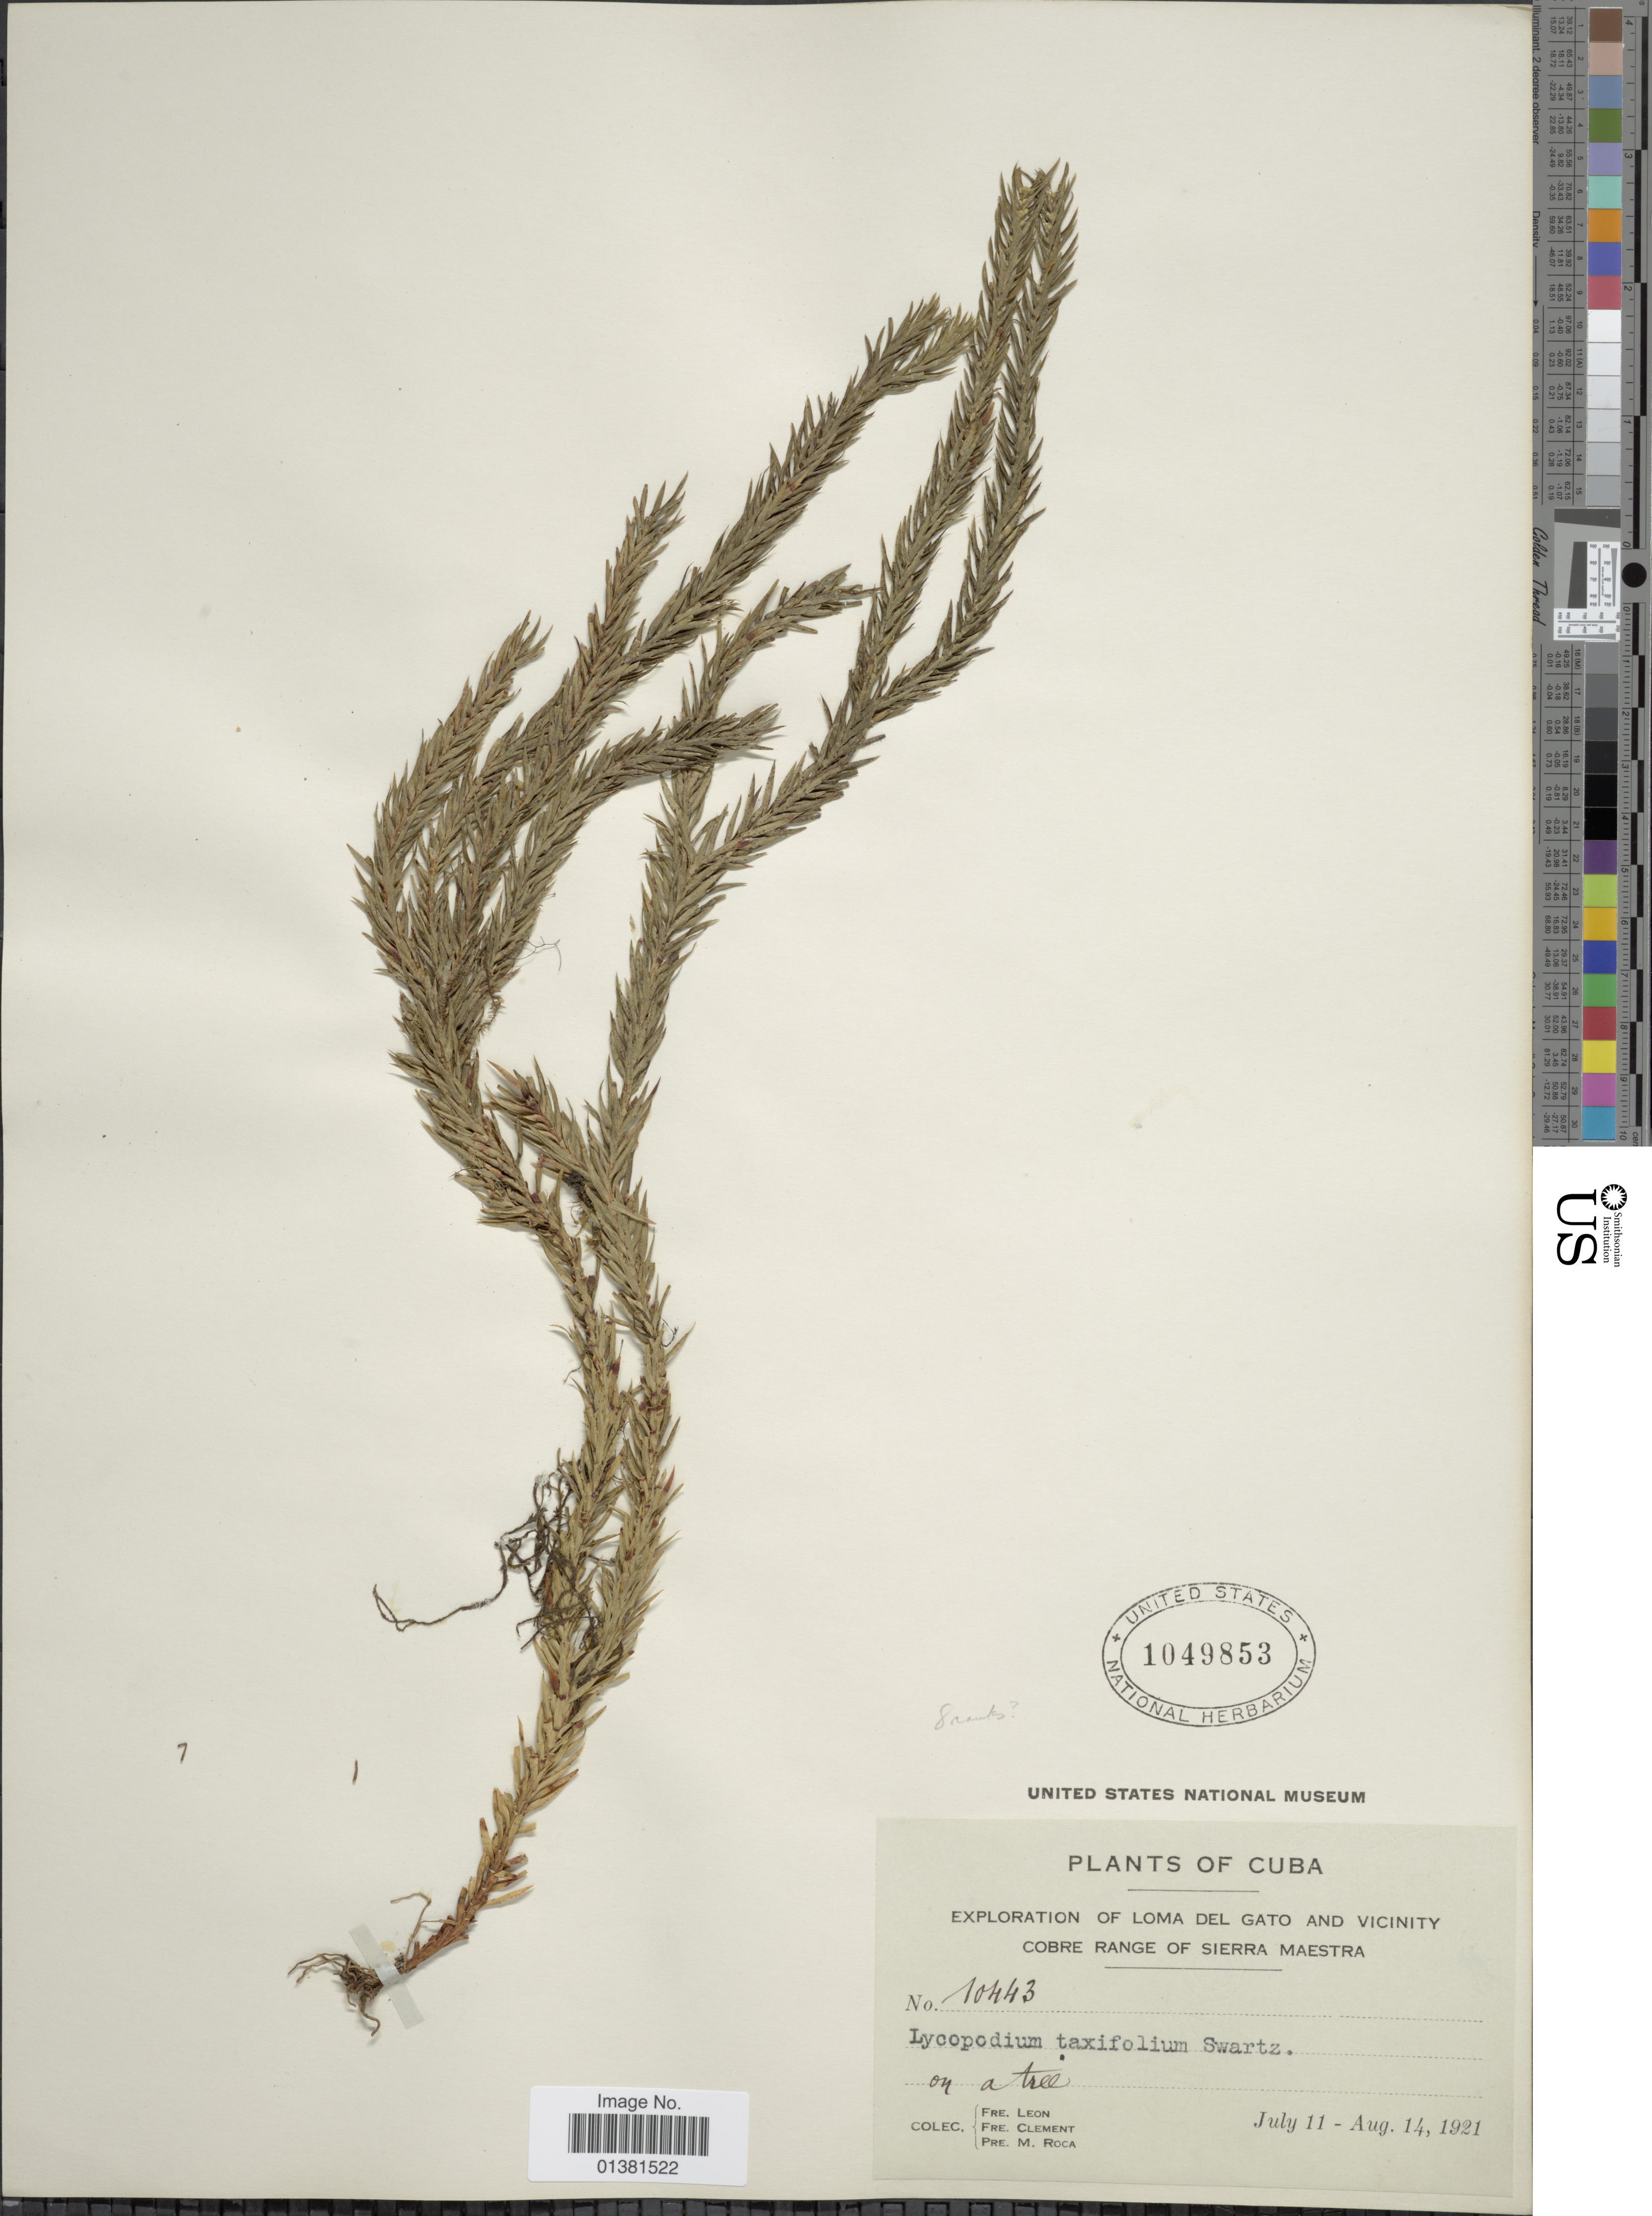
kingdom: Plantae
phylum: Tracheophyta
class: Lycopodiopsida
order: Lycopodiales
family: Lycopodiaceae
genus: Phlegmariurus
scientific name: Phlegmariurus taxifolius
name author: (Sw.) Á. Löve & D. Löve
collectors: F. Leon, -. Clement & P. Roca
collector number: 10443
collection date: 1921-07-11/1921-08-14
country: Cuba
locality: Cobre Range of Sierra Maestra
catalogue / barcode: US 1049853